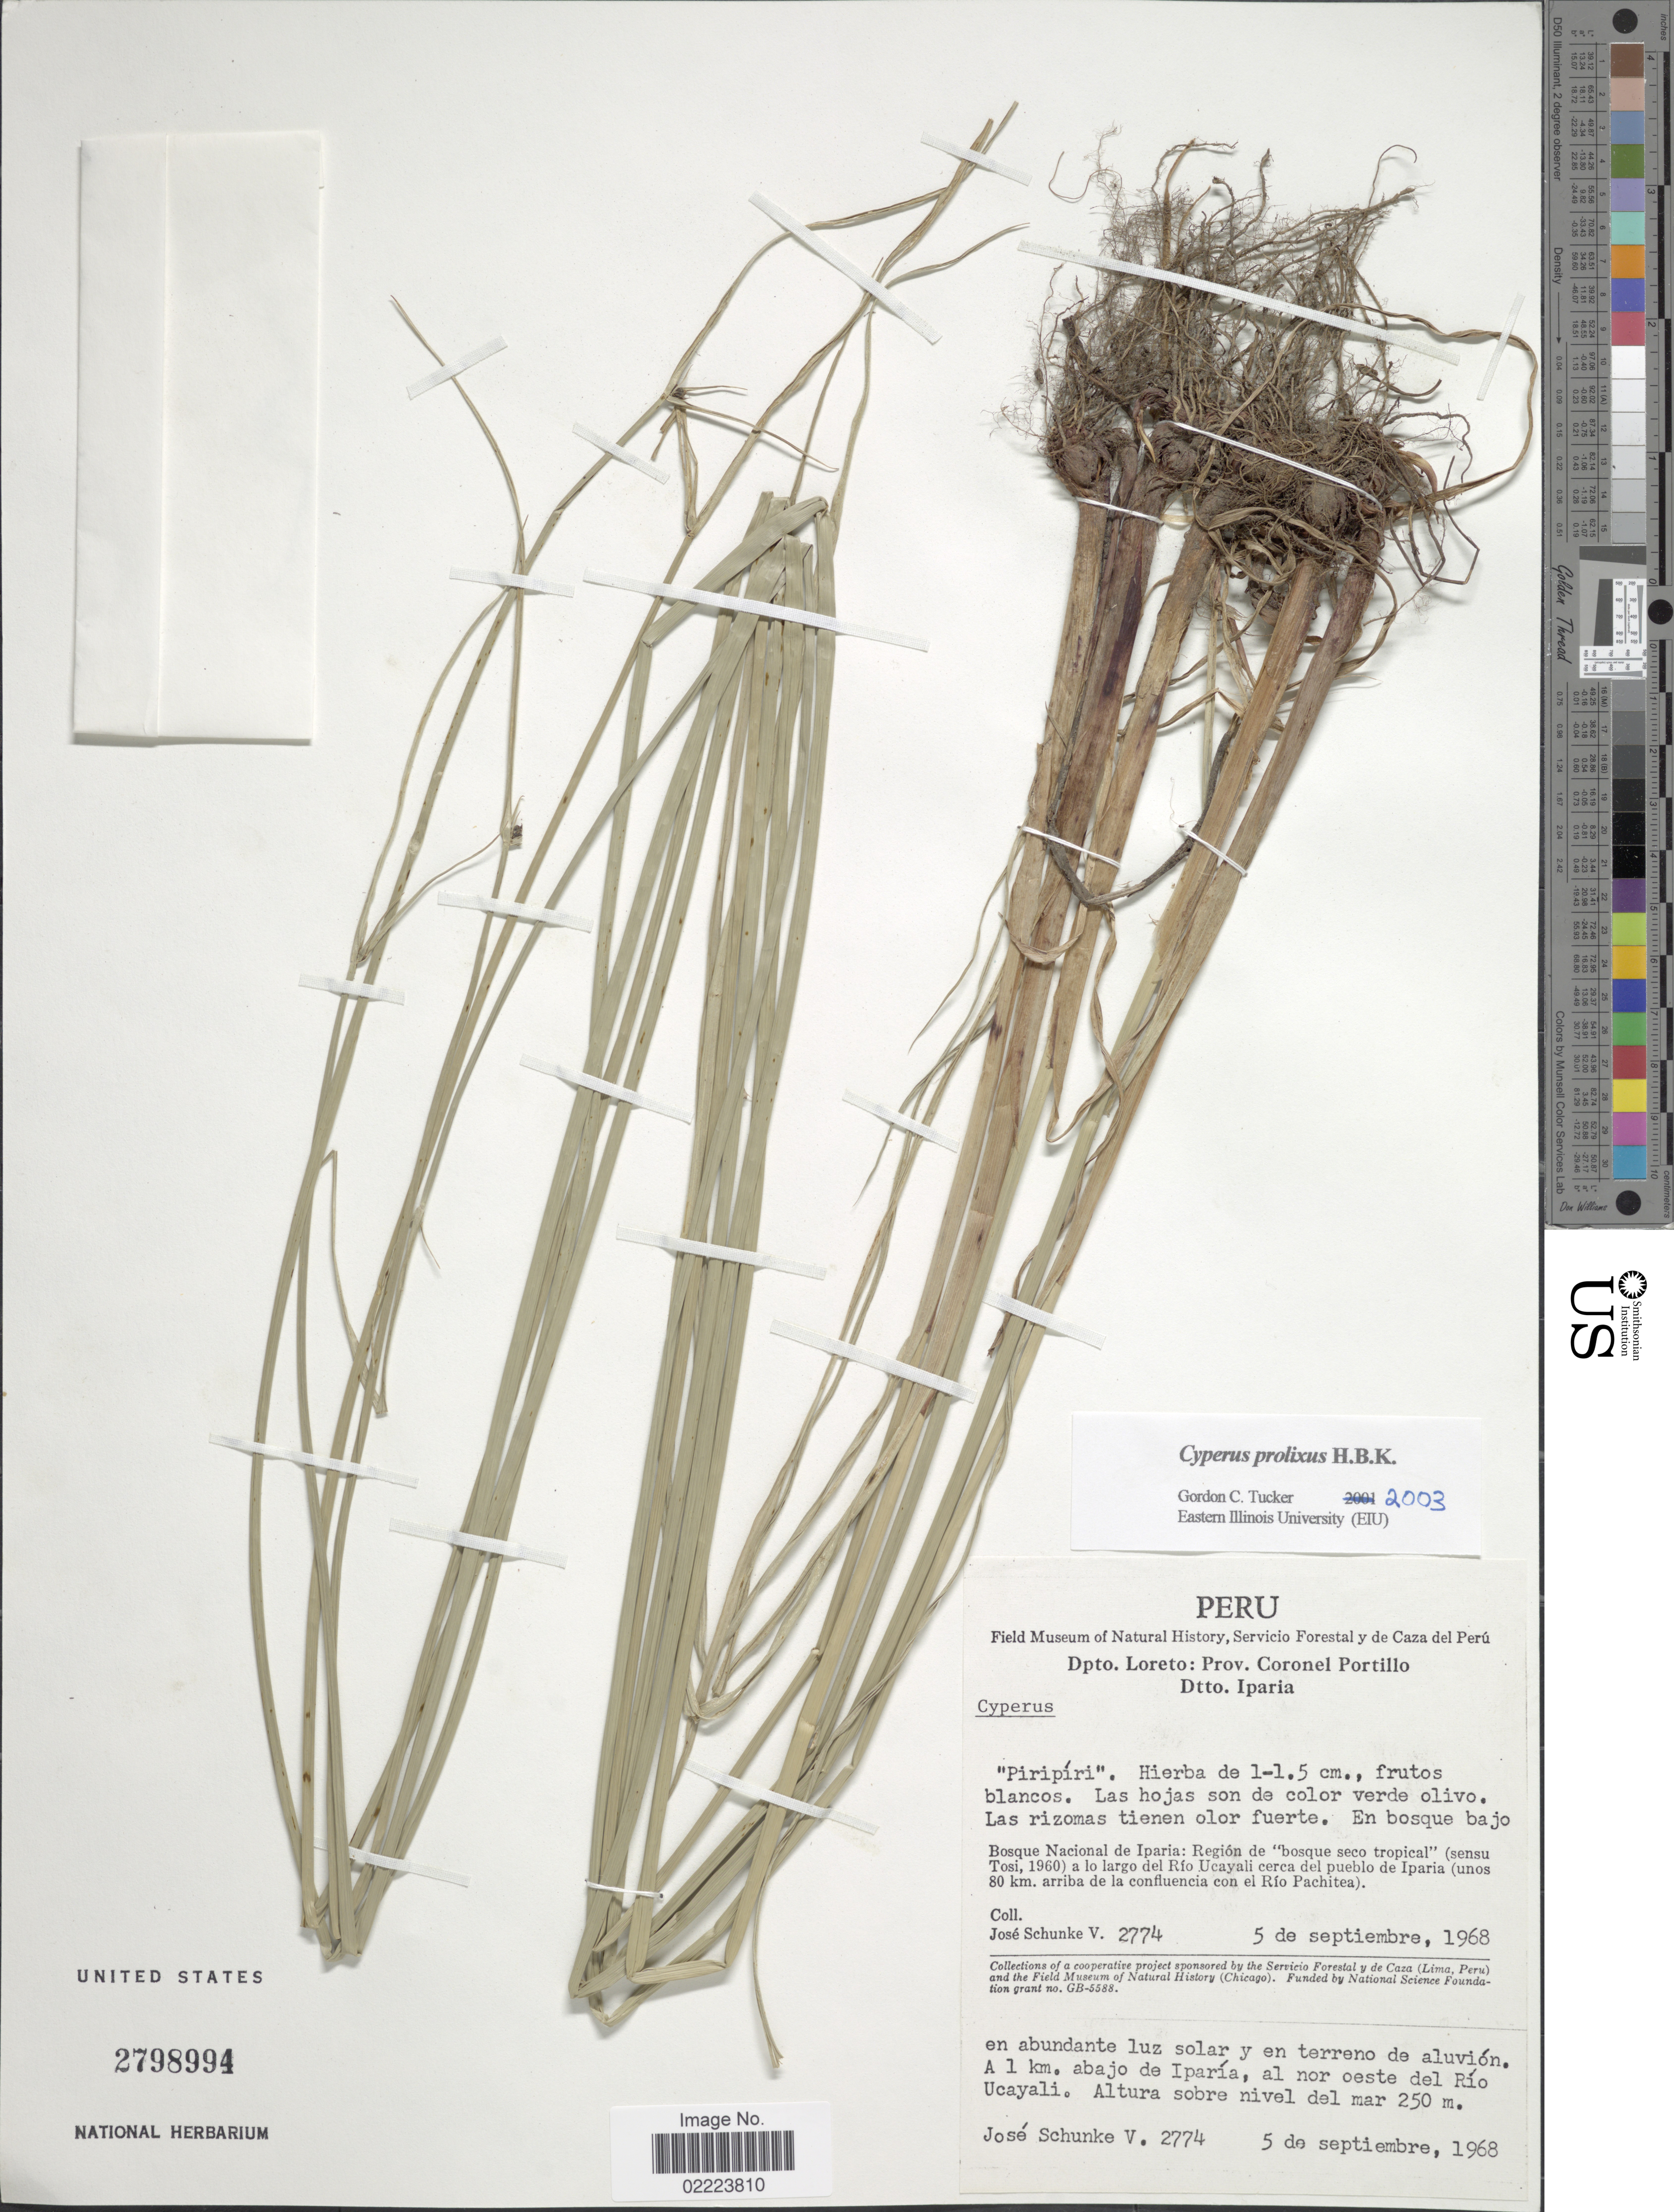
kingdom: Plantae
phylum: Tracheophyta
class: Liliopsida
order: Poales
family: Cyperaceae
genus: Cyperus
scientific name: Cyperus prolixus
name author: Kunth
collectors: J. Schunke Vigo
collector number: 2774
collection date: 1968-09-05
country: Peru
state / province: Loreto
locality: Prov. Coronel Portillo Dtto. Iparia, los hojas son de color verde olivo, Bosque Nacional de Iparia: Region de "bosque seco tropical"(sensu Tosi, 1960) a lo largo del Rio Ucayali cerca del puebla de Iparia (unos 80 km. arriba de la confluencia con el Rio Pachitea), a 1 km. abajo de Iparia, al nor oeste del Rio Ucayali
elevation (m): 250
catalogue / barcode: US 2798994